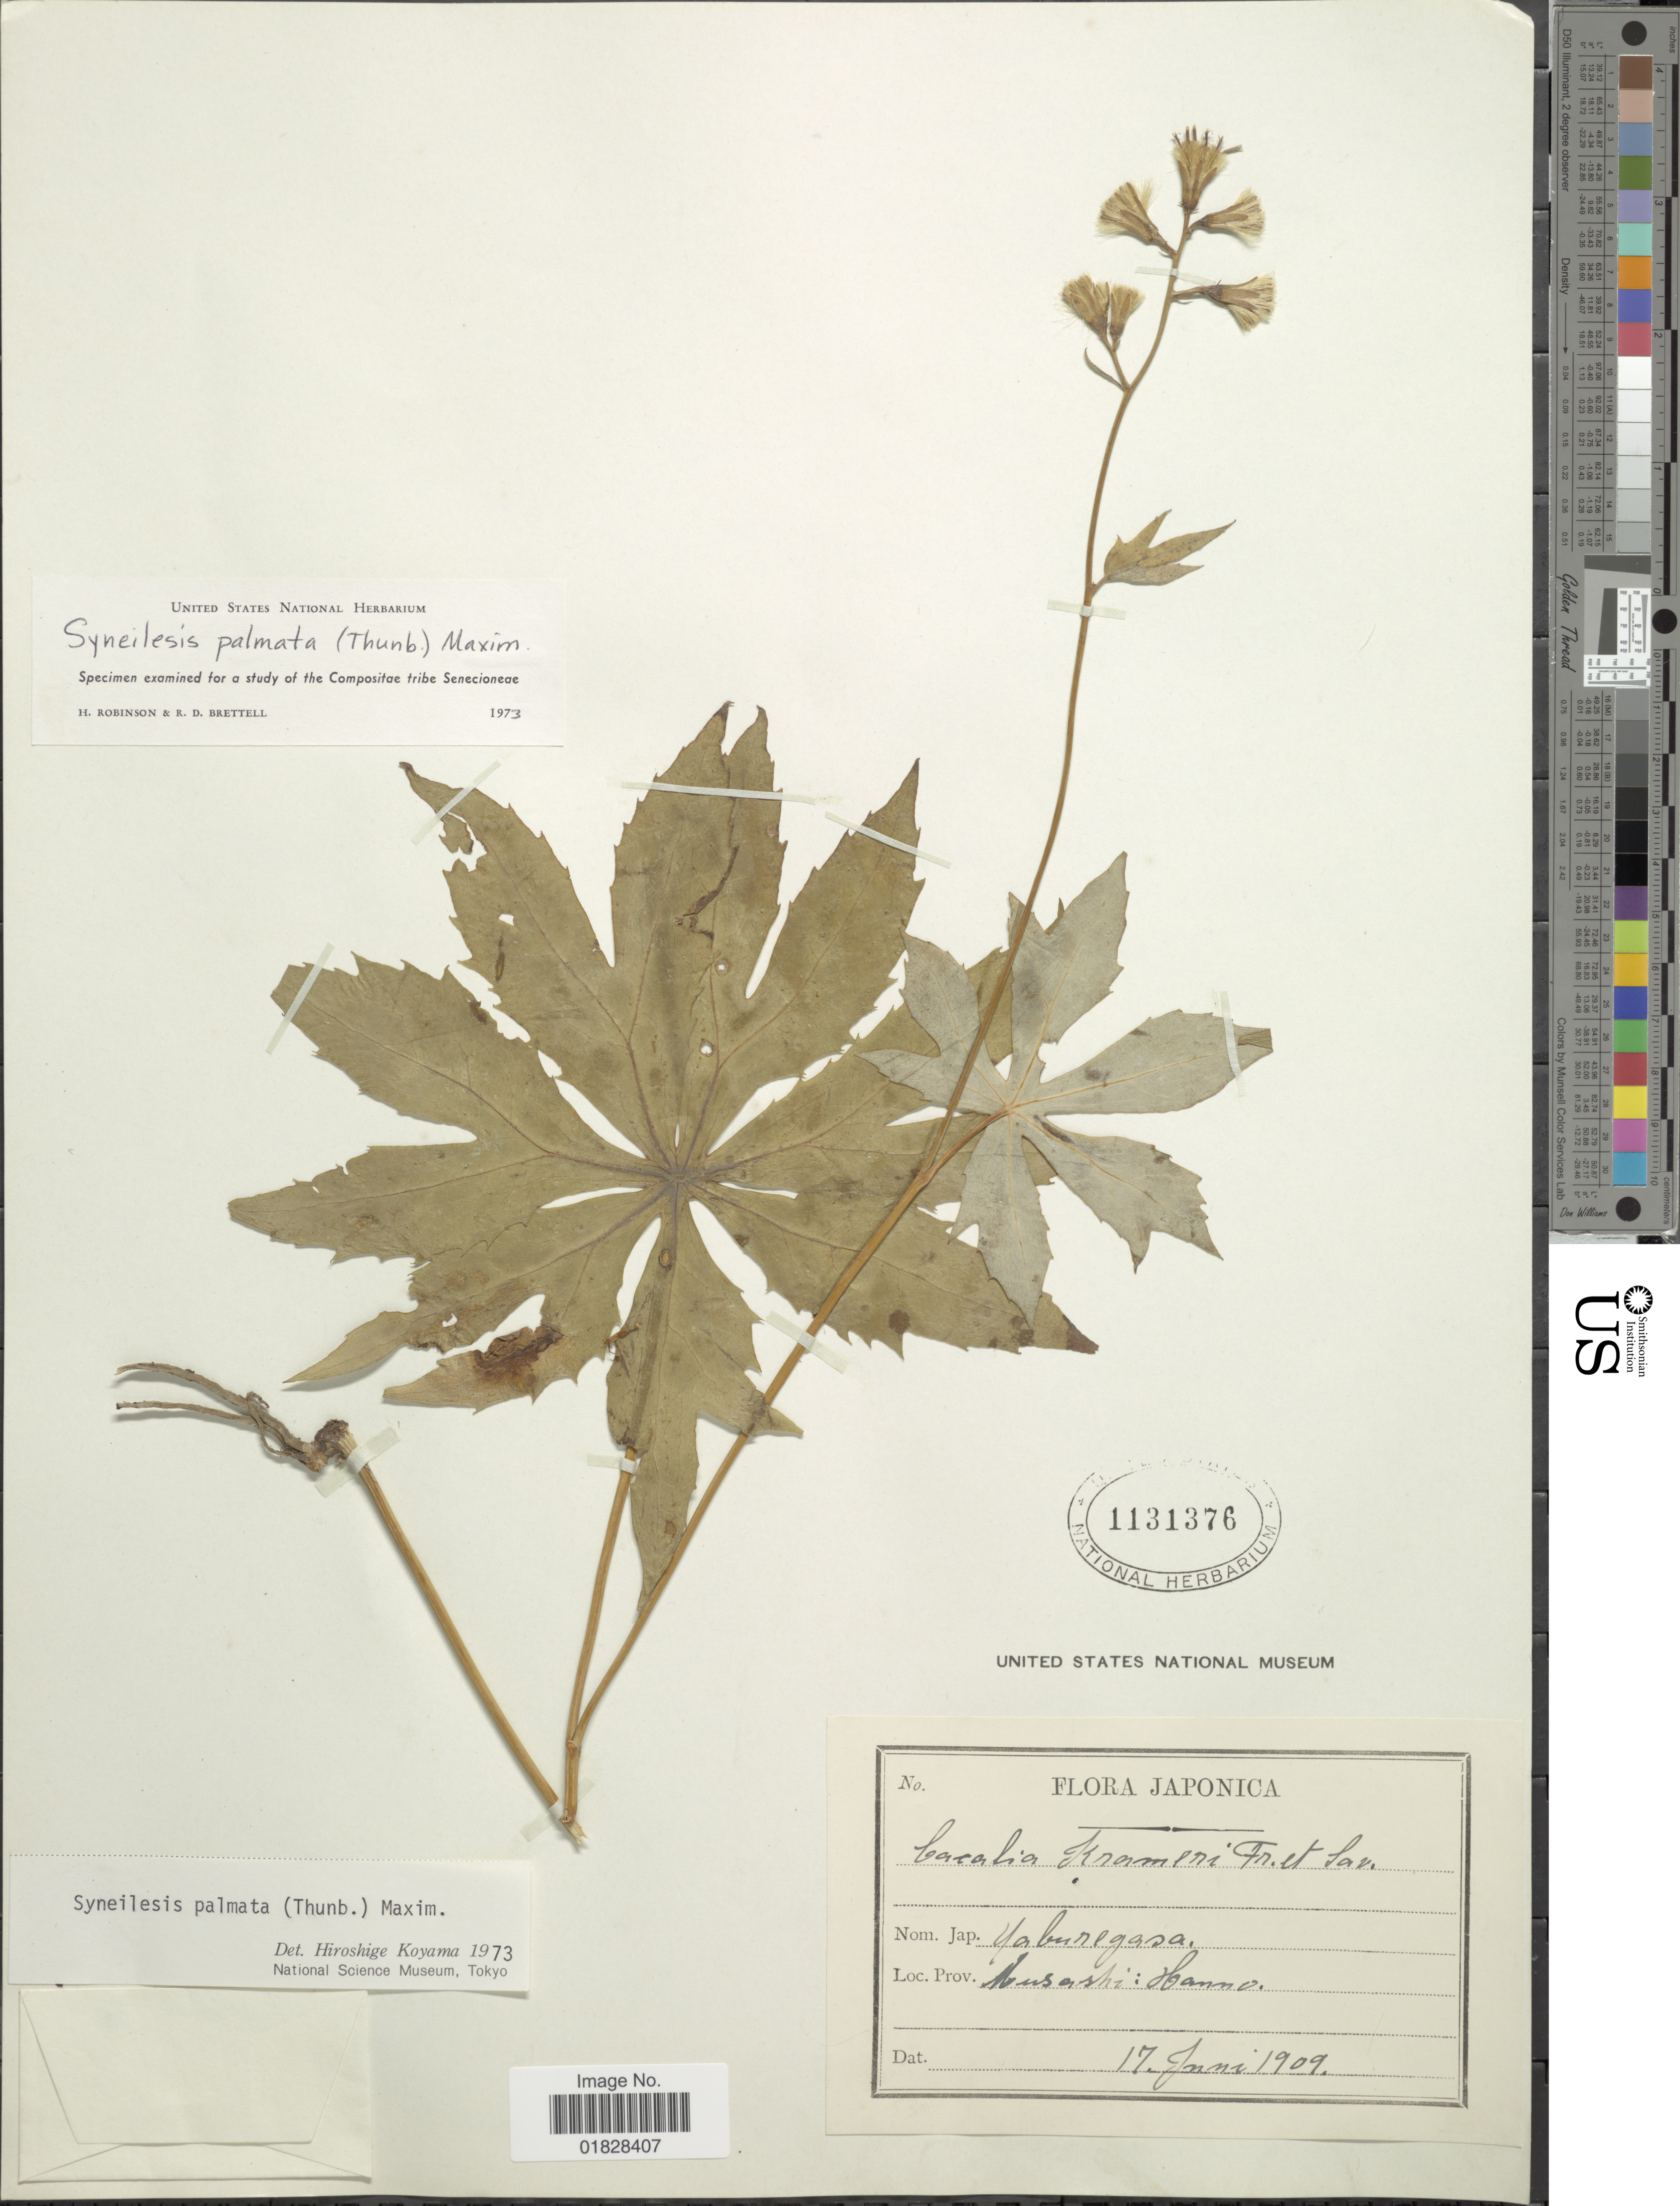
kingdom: Plantae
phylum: Tracheophyta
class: Magnoliopsida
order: Asterales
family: Asteraceae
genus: Syneilesis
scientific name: Syneilesis palmata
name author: (Thunb.) Maxim.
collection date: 1909-06-17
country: Japan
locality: Japonica. Musashi: Hanno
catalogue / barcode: US 1131376